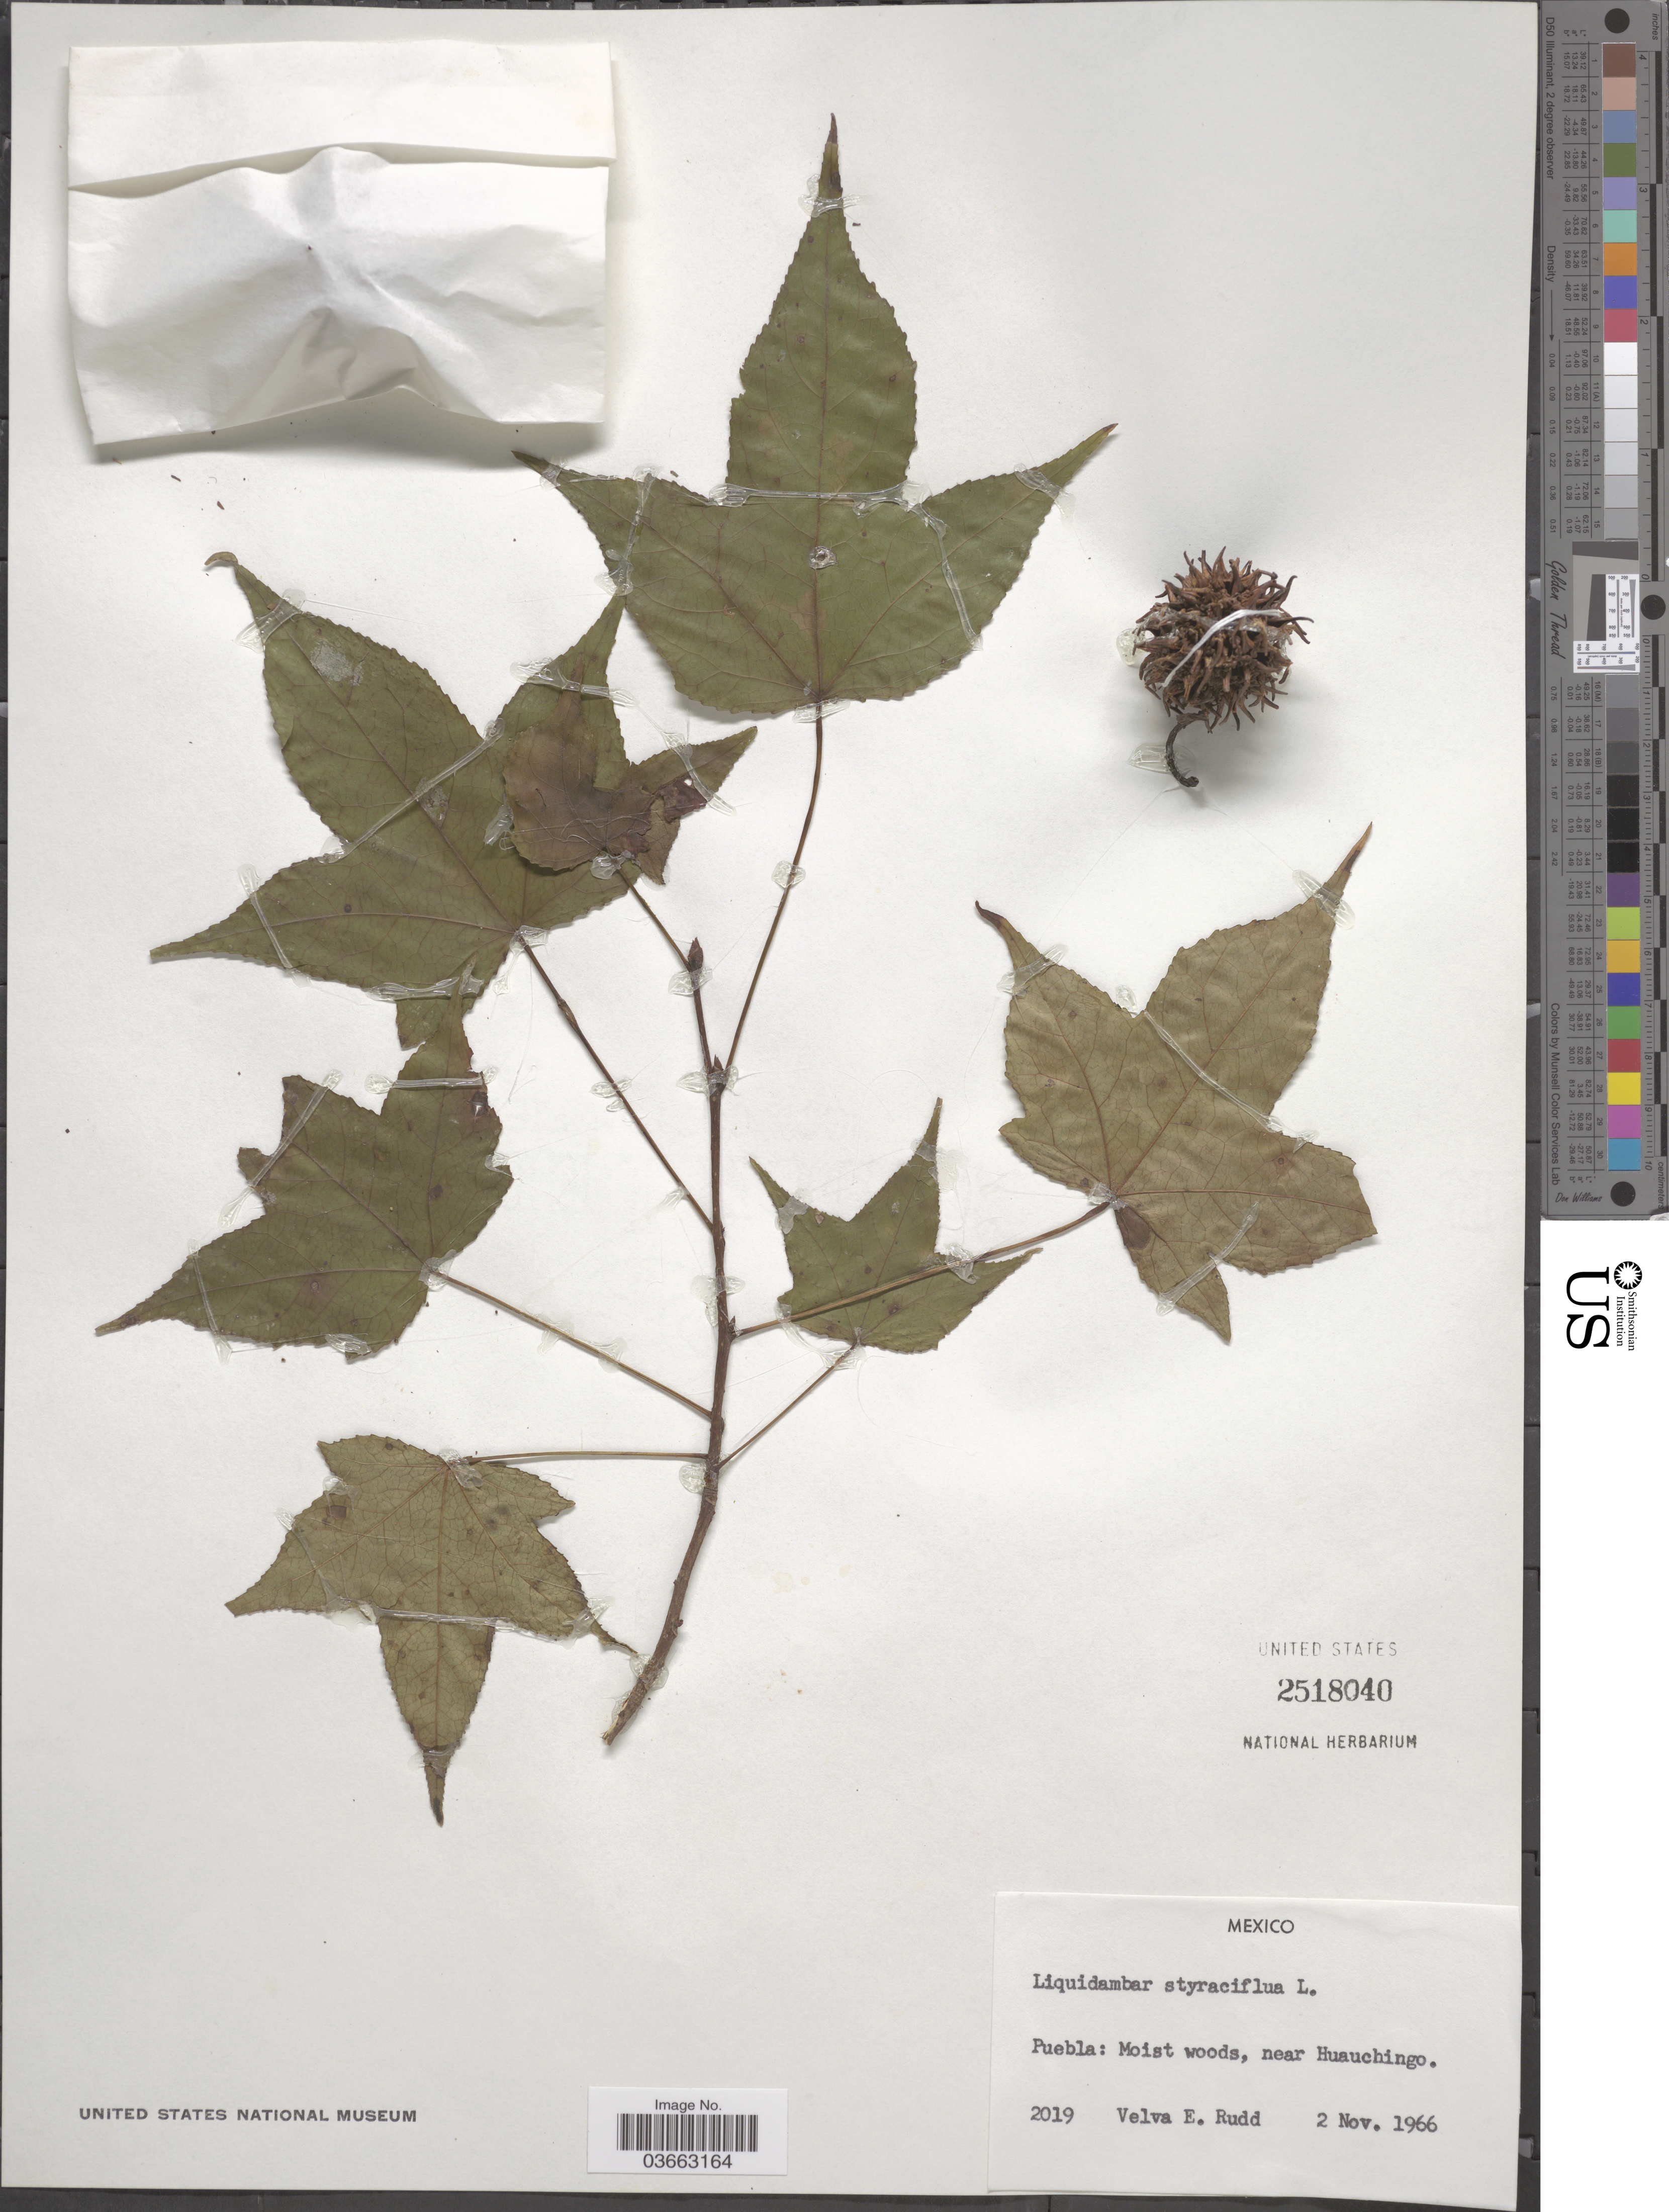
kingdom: Plantae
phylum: Tracheophyta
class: Magnoliopsida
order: Saxifragales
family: Altingiaceae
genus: Liquidambar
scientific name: Liquidambar styraciflua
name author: L.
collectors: V. E. Rudd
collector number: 2019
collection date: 1966-11-02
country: Mexico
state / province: Puebla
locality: Near Huauchingo.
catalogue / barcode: US 2518040